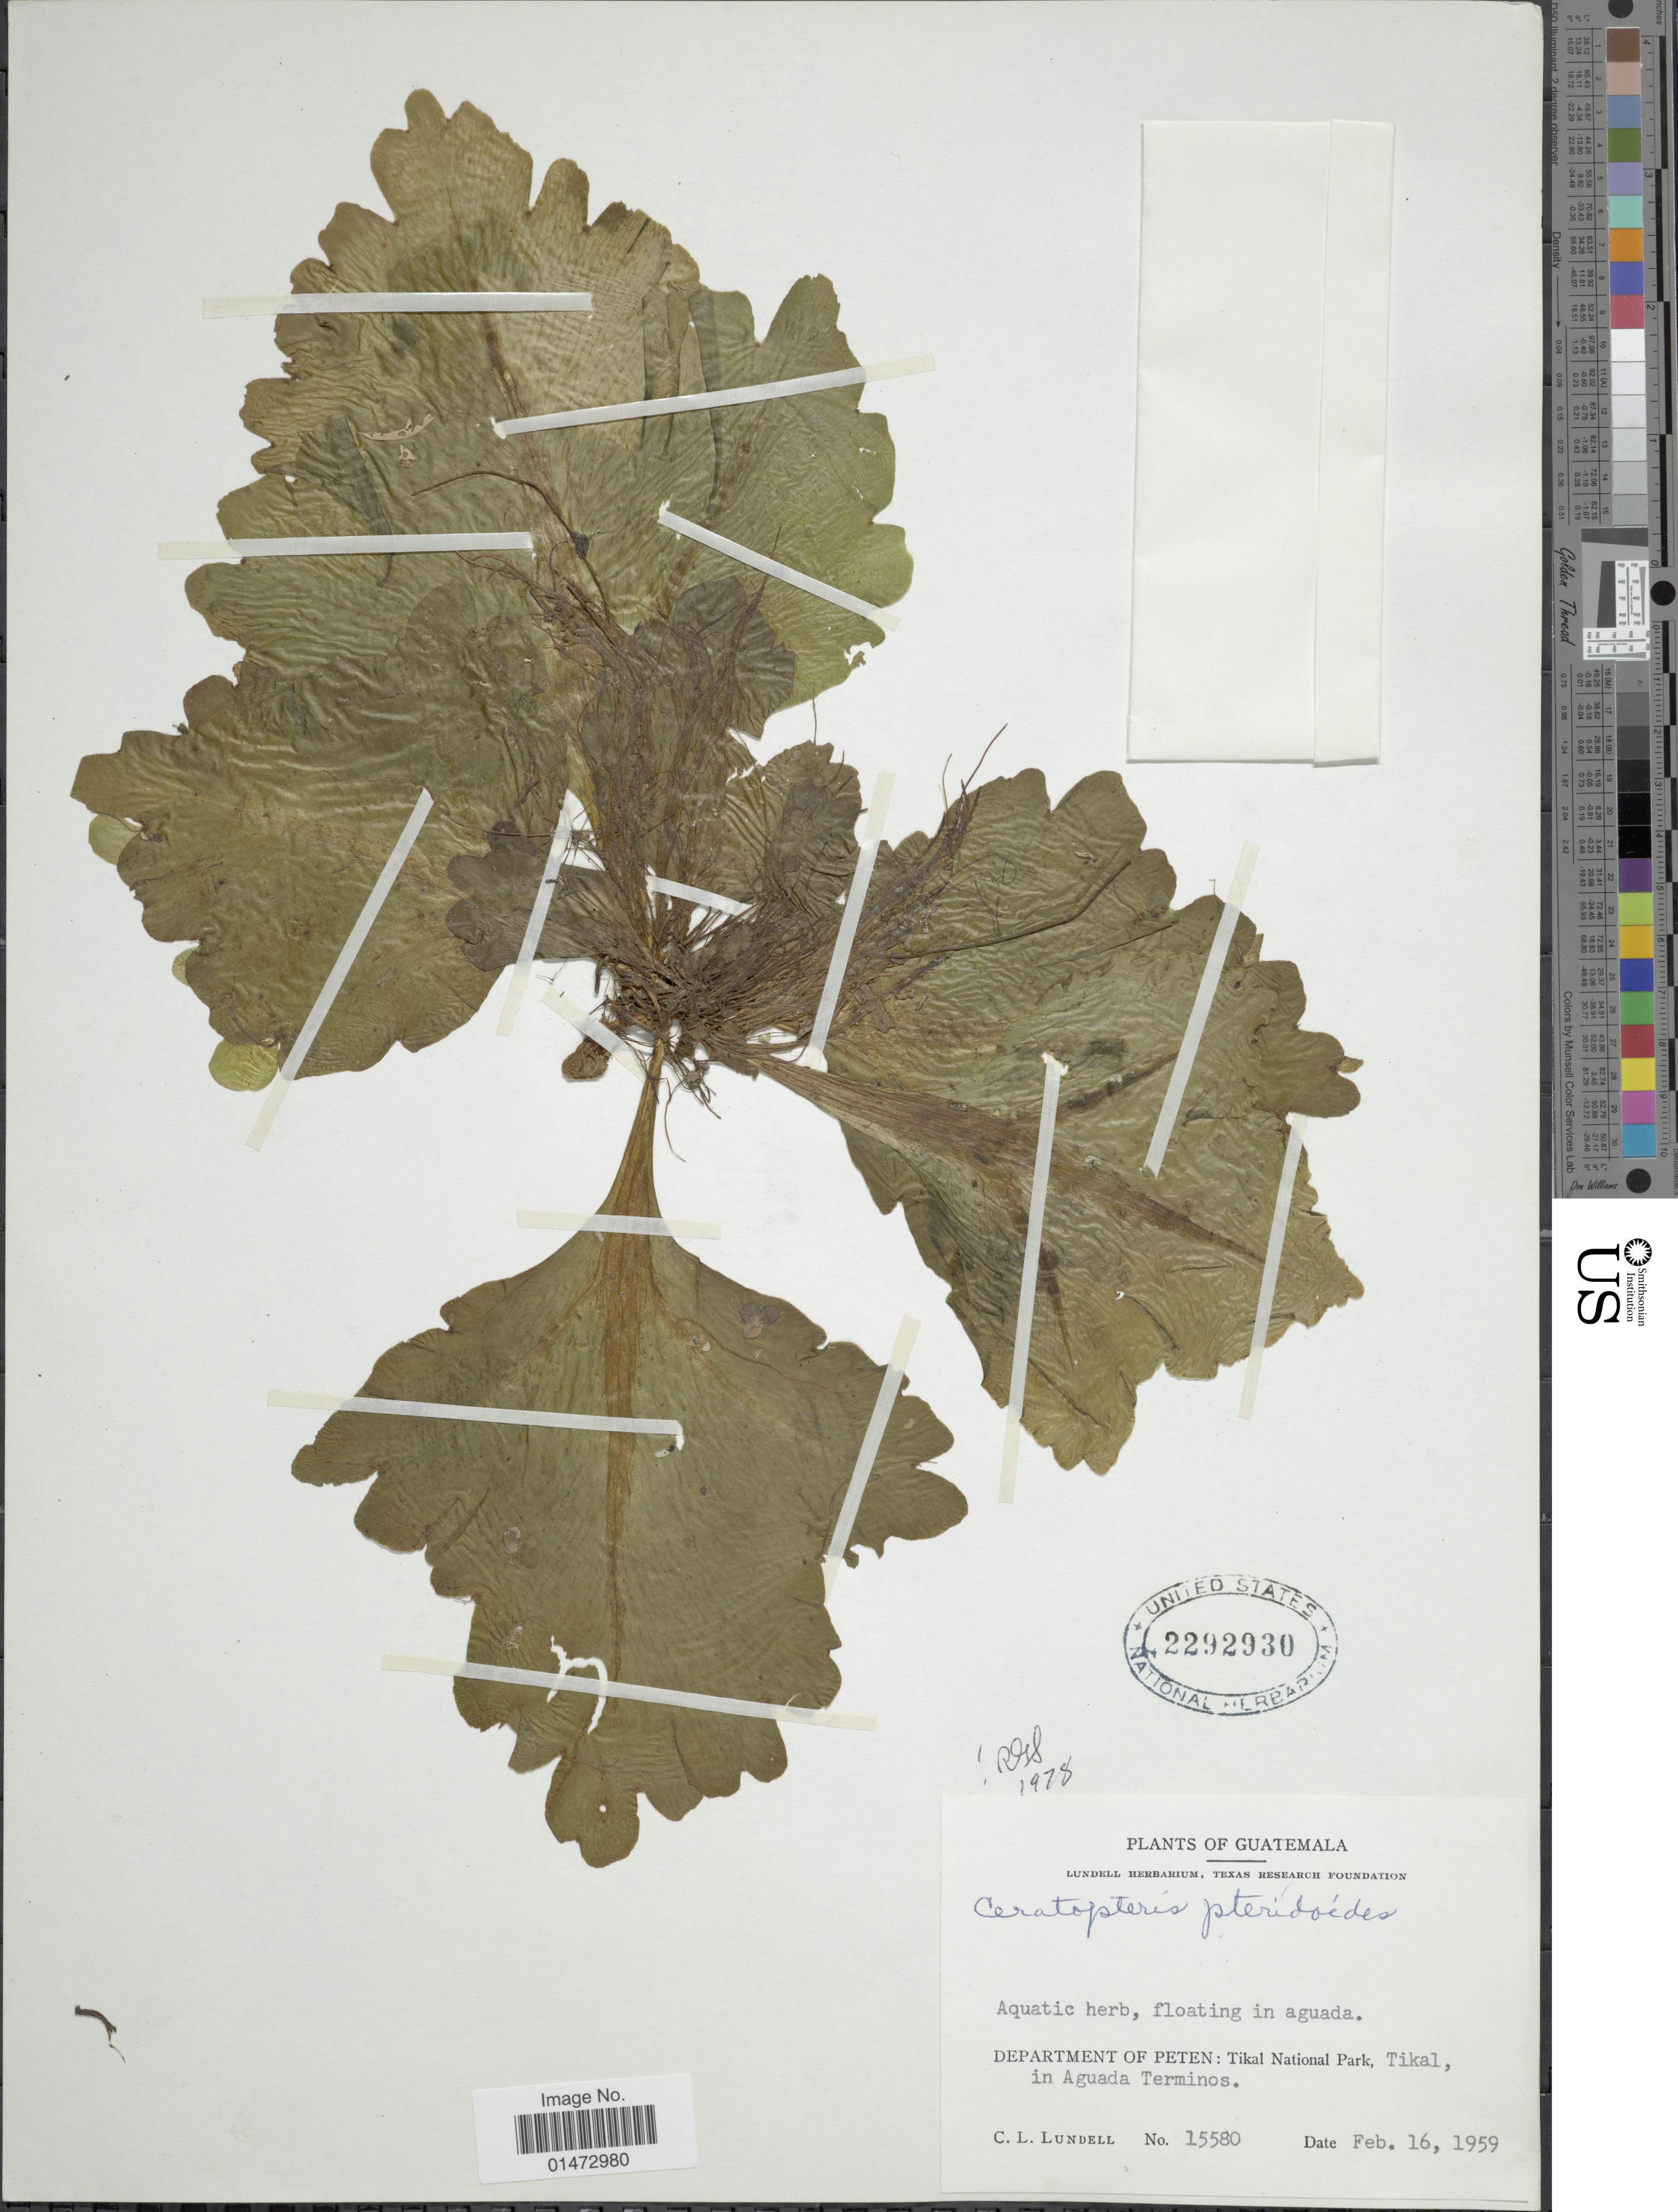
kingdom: Plantae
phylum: Tracheophyta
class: Polypodiopsida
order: Polypodiales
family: Pteridaceae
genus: Ceratopteris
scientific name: Ceratopteris pteridioides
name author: (Hook.) Hieron.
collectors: C. L. Lundell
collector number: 15580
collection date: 1959-02-16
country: Guatemala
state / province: El Petén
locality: Tikan National Park, Tikal, in Aguada Terminos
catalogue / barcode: US 2292930